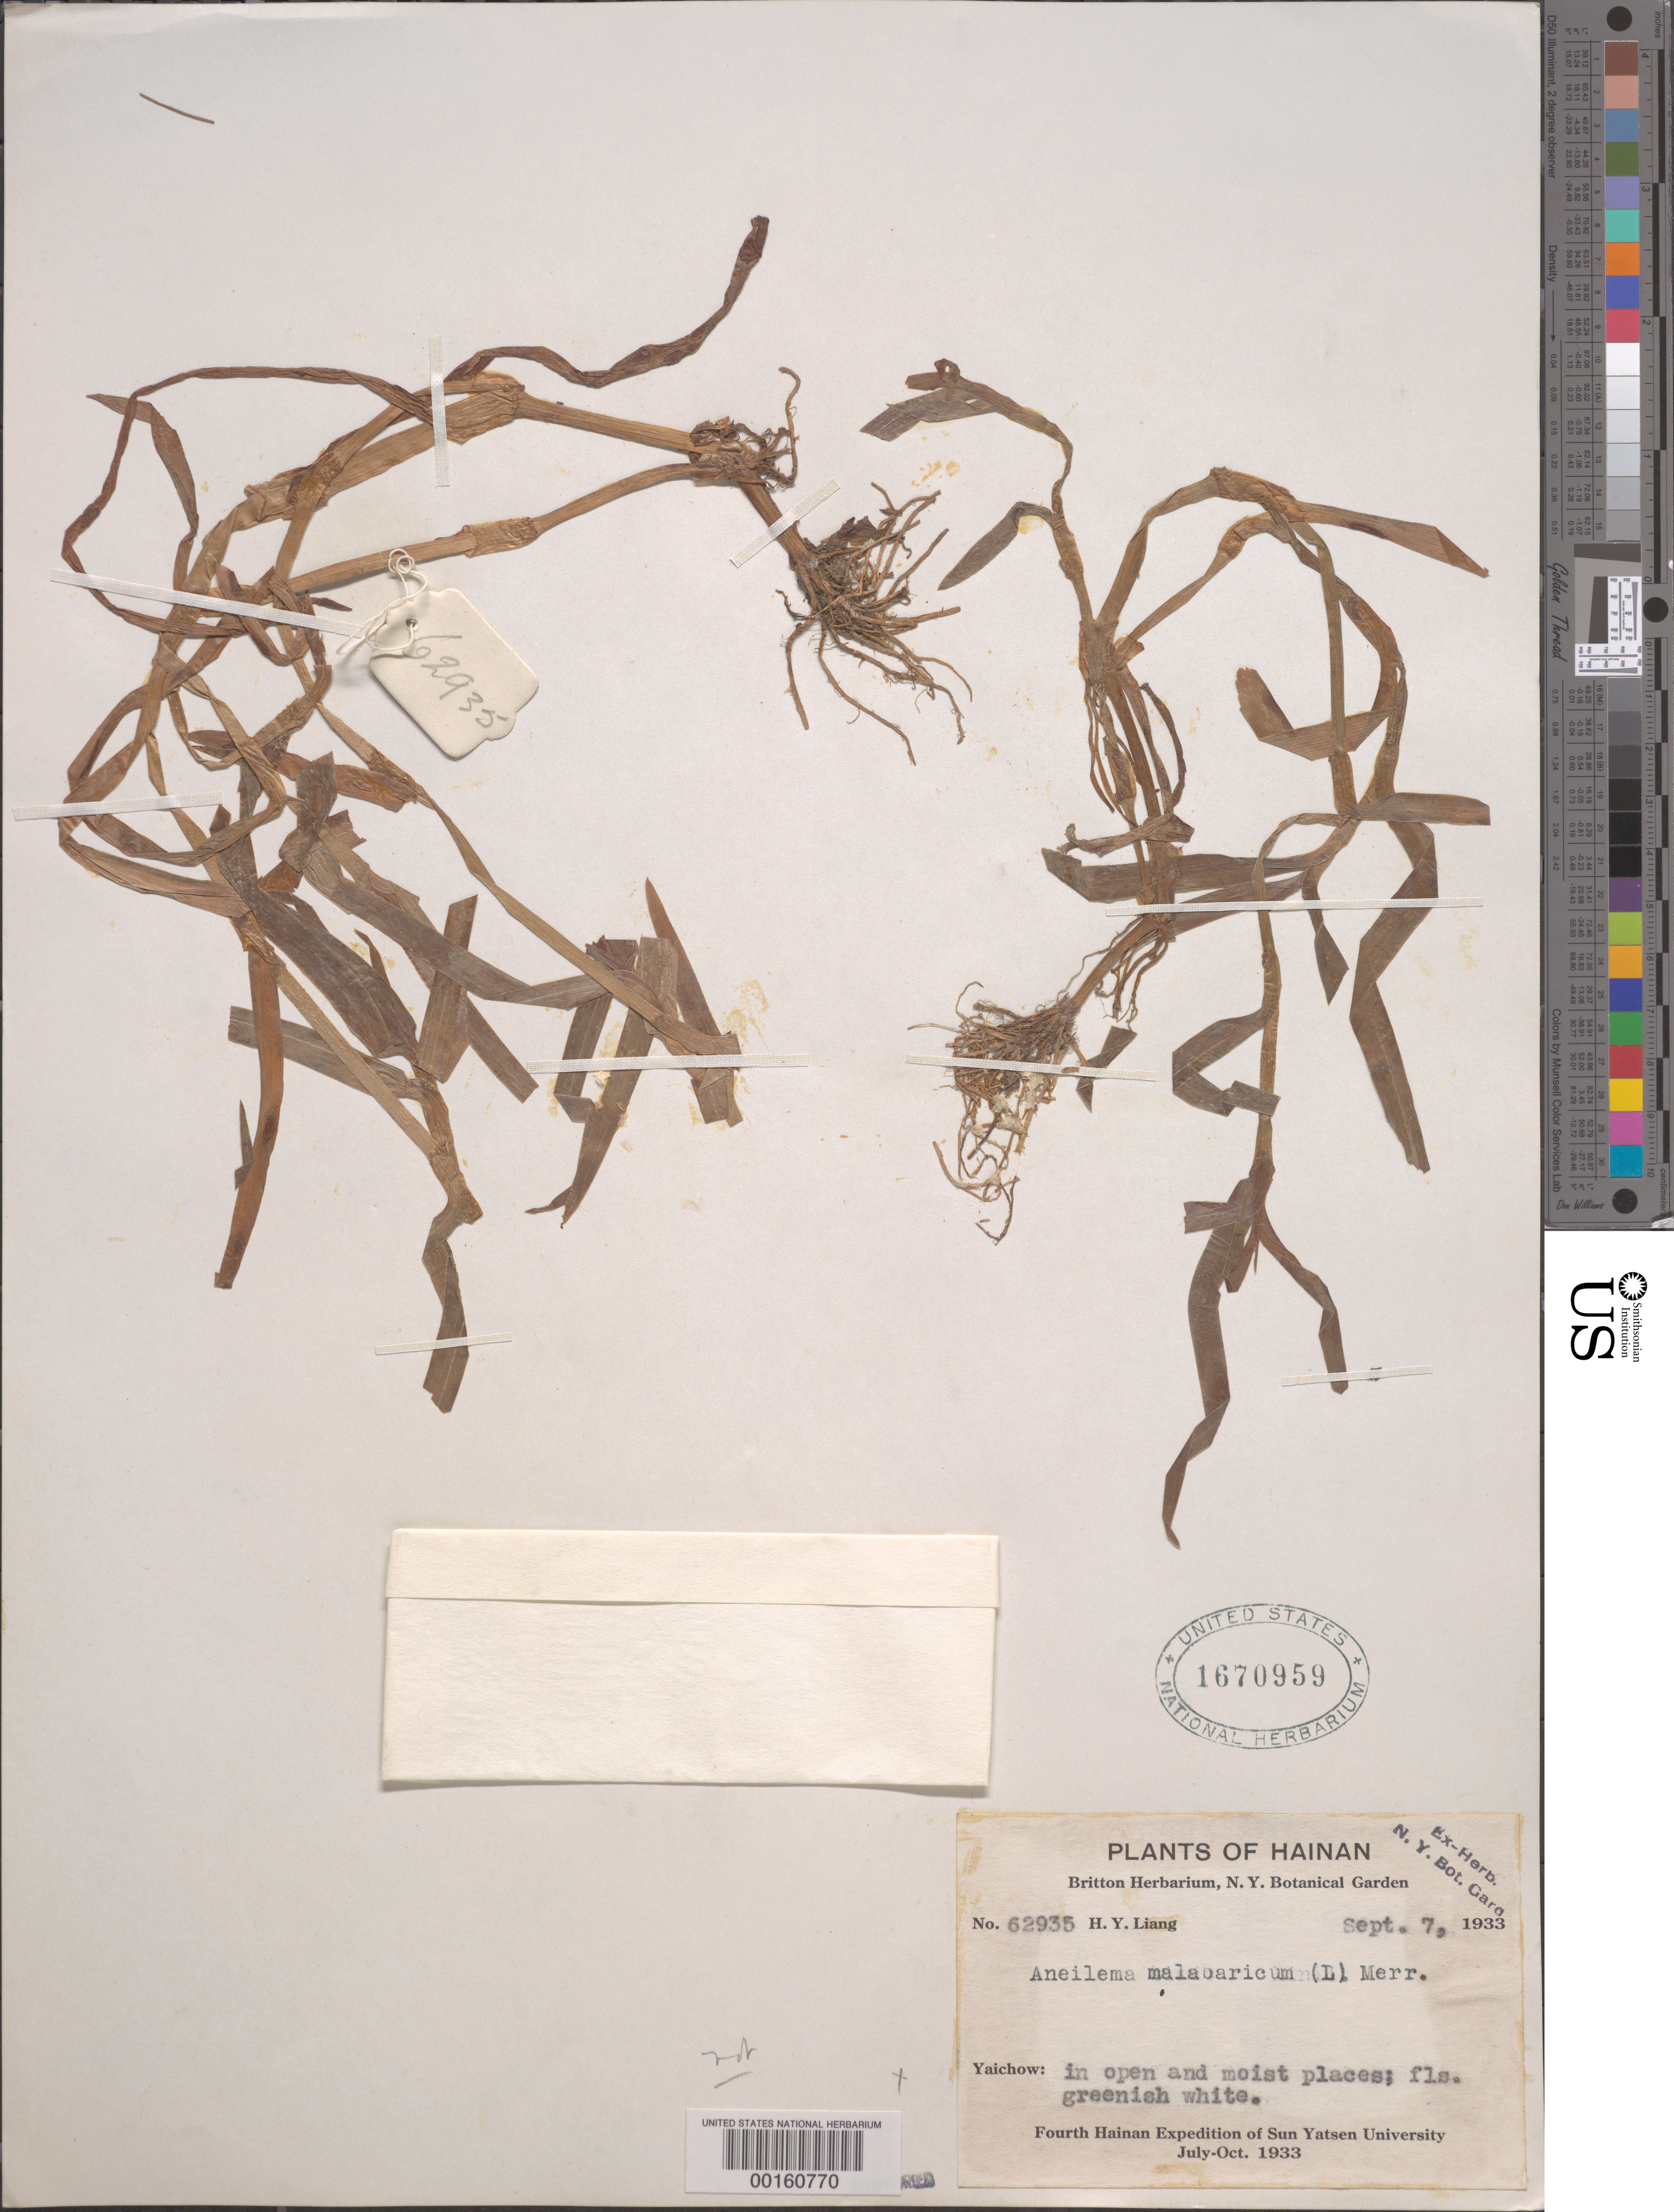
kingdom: Plantae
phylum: Tracheophyta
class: Liliopsida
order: Commelinales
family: Commelinaceae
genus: Murdannia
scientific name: Murdannia nudiflora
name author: (L.) Brenan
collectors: H. Y. Liang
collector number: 62935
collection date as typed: Jul 1933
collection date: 1933-07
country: China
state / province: Hainan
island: Hainan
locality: Hainan; yaichow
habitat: Open, moist areas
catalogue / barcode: US 1670959